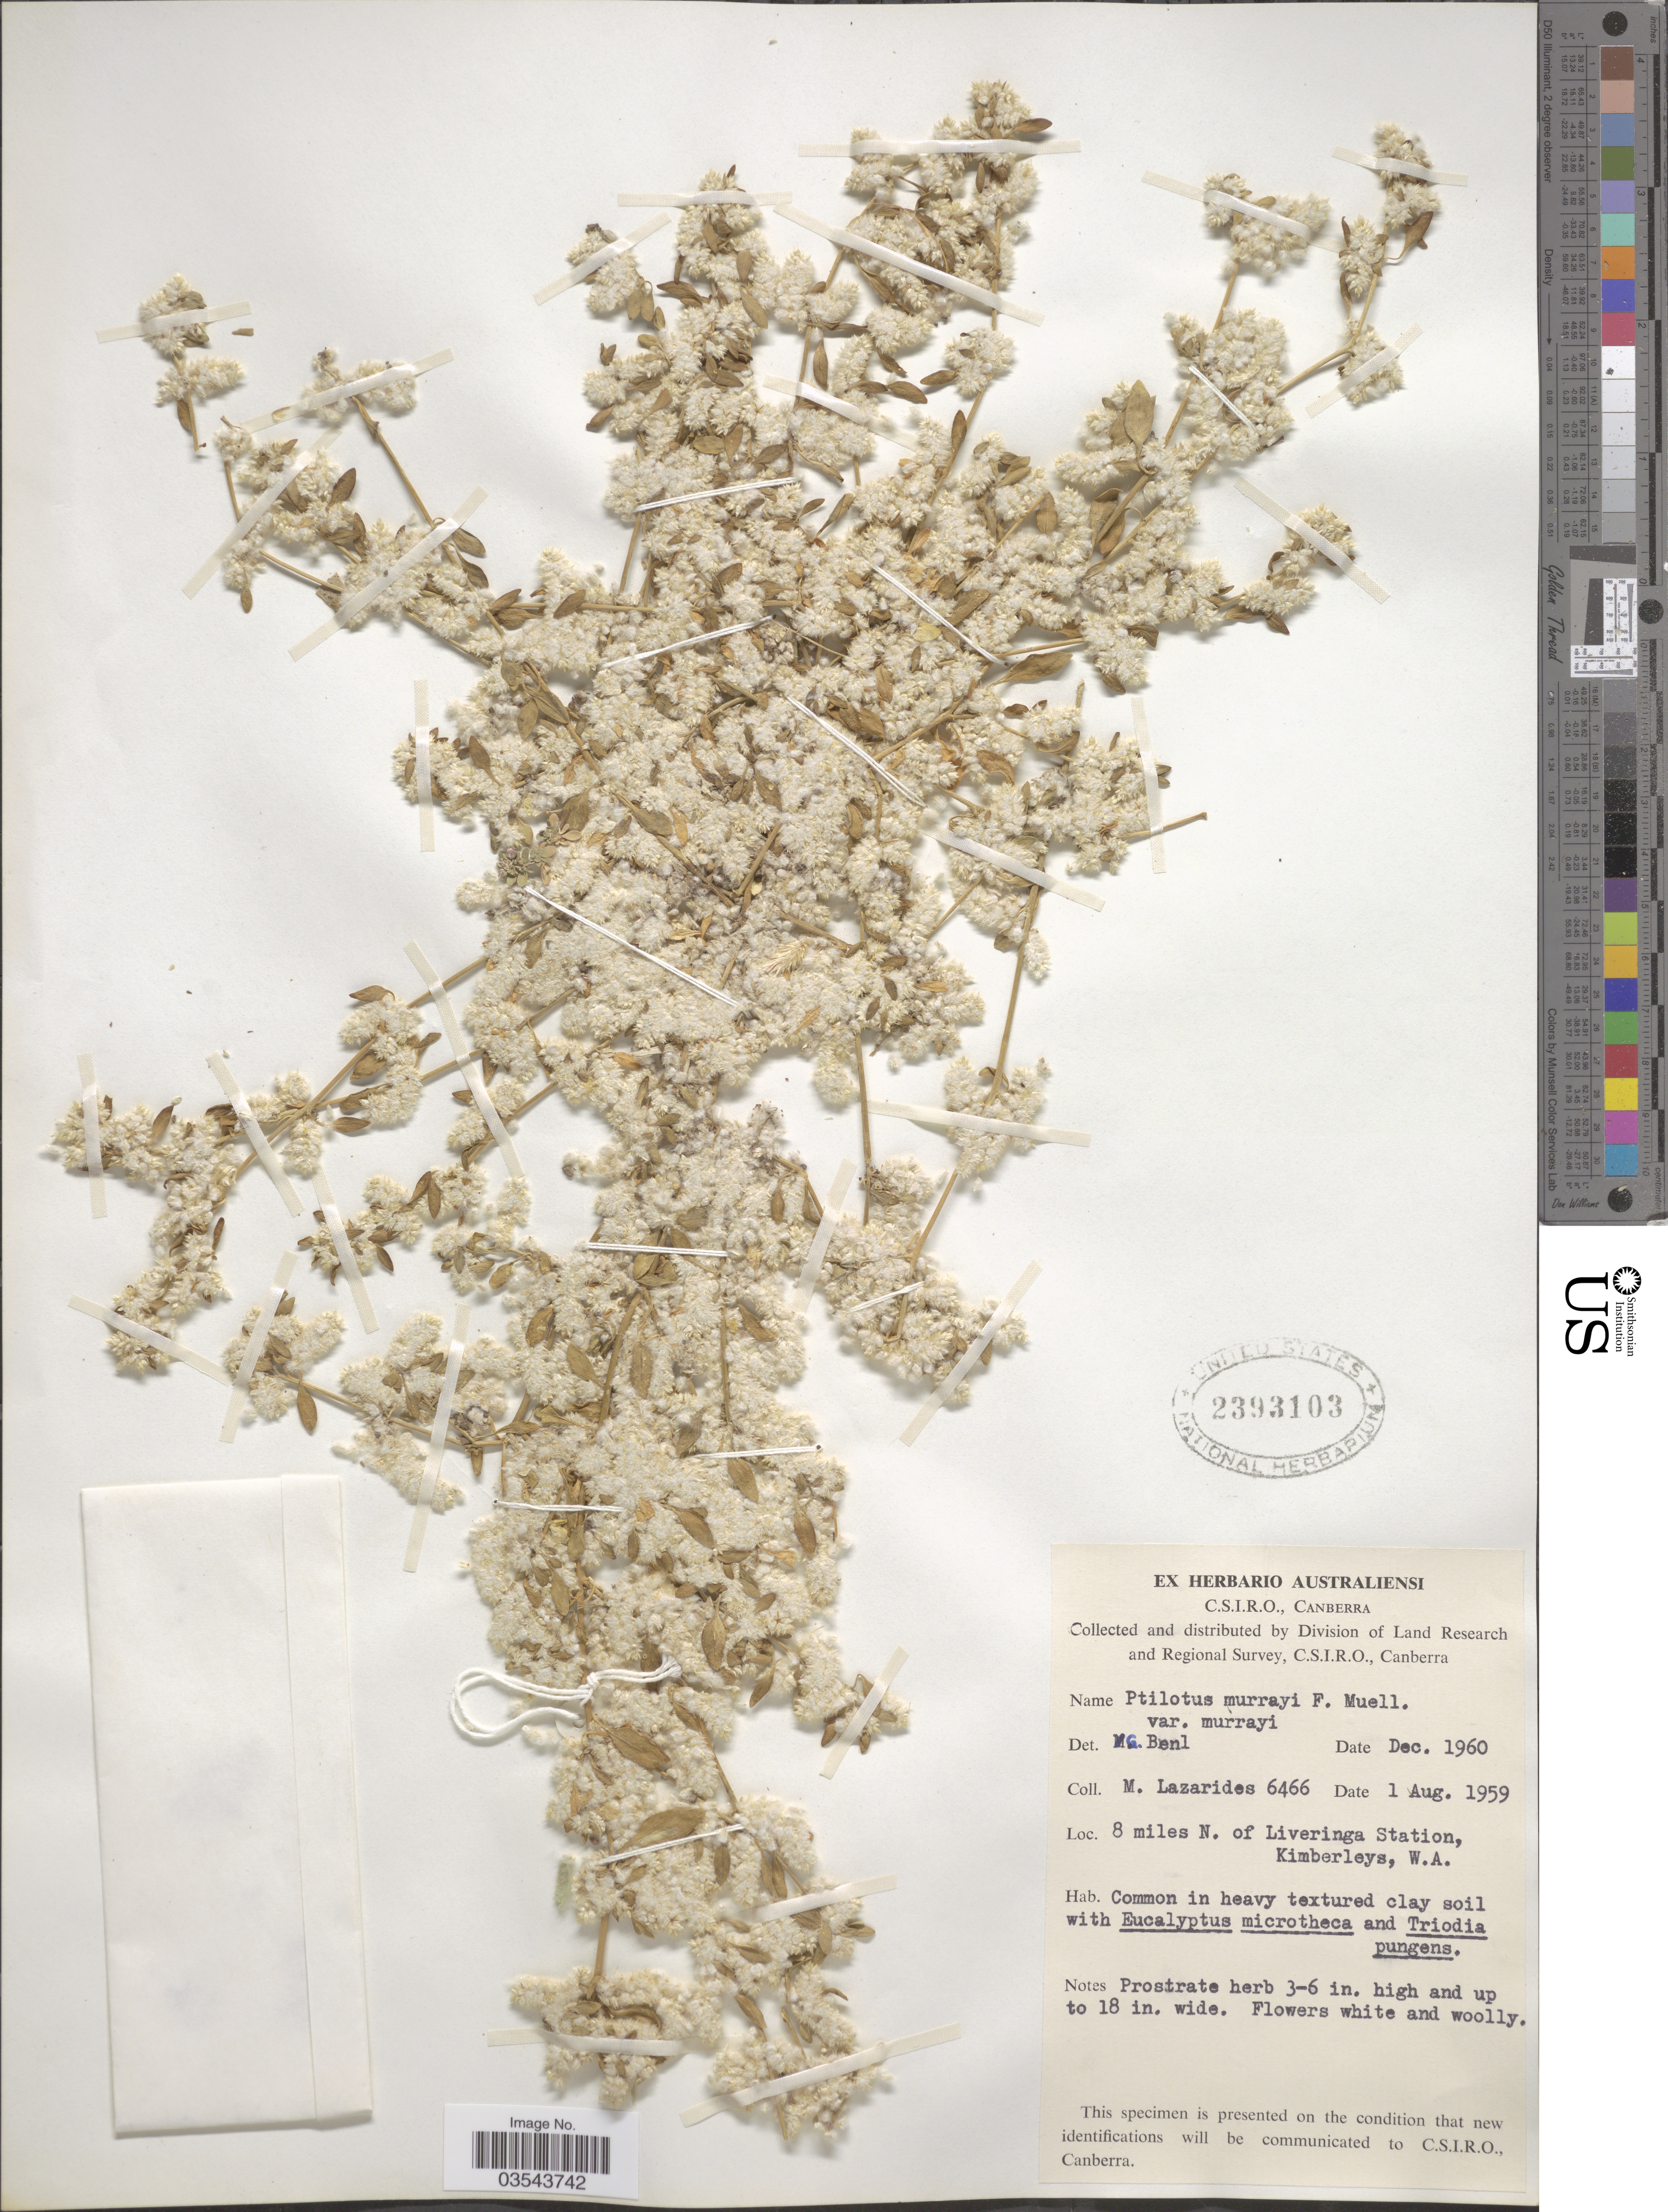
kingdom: Plantae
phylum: Tracheophyta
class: Magnoliopsida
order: Caryophyllales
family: Amaranthaceae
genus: Ptilotus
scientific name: Ptilotus murrayi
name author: F. Muell.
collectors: M. Lazarides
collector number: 6466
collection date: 1959-08-01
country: Australia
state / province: Western Australia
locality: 8 miles N. of Liveringa Station, Kimberleys, W.A.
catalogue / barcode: US 2393103